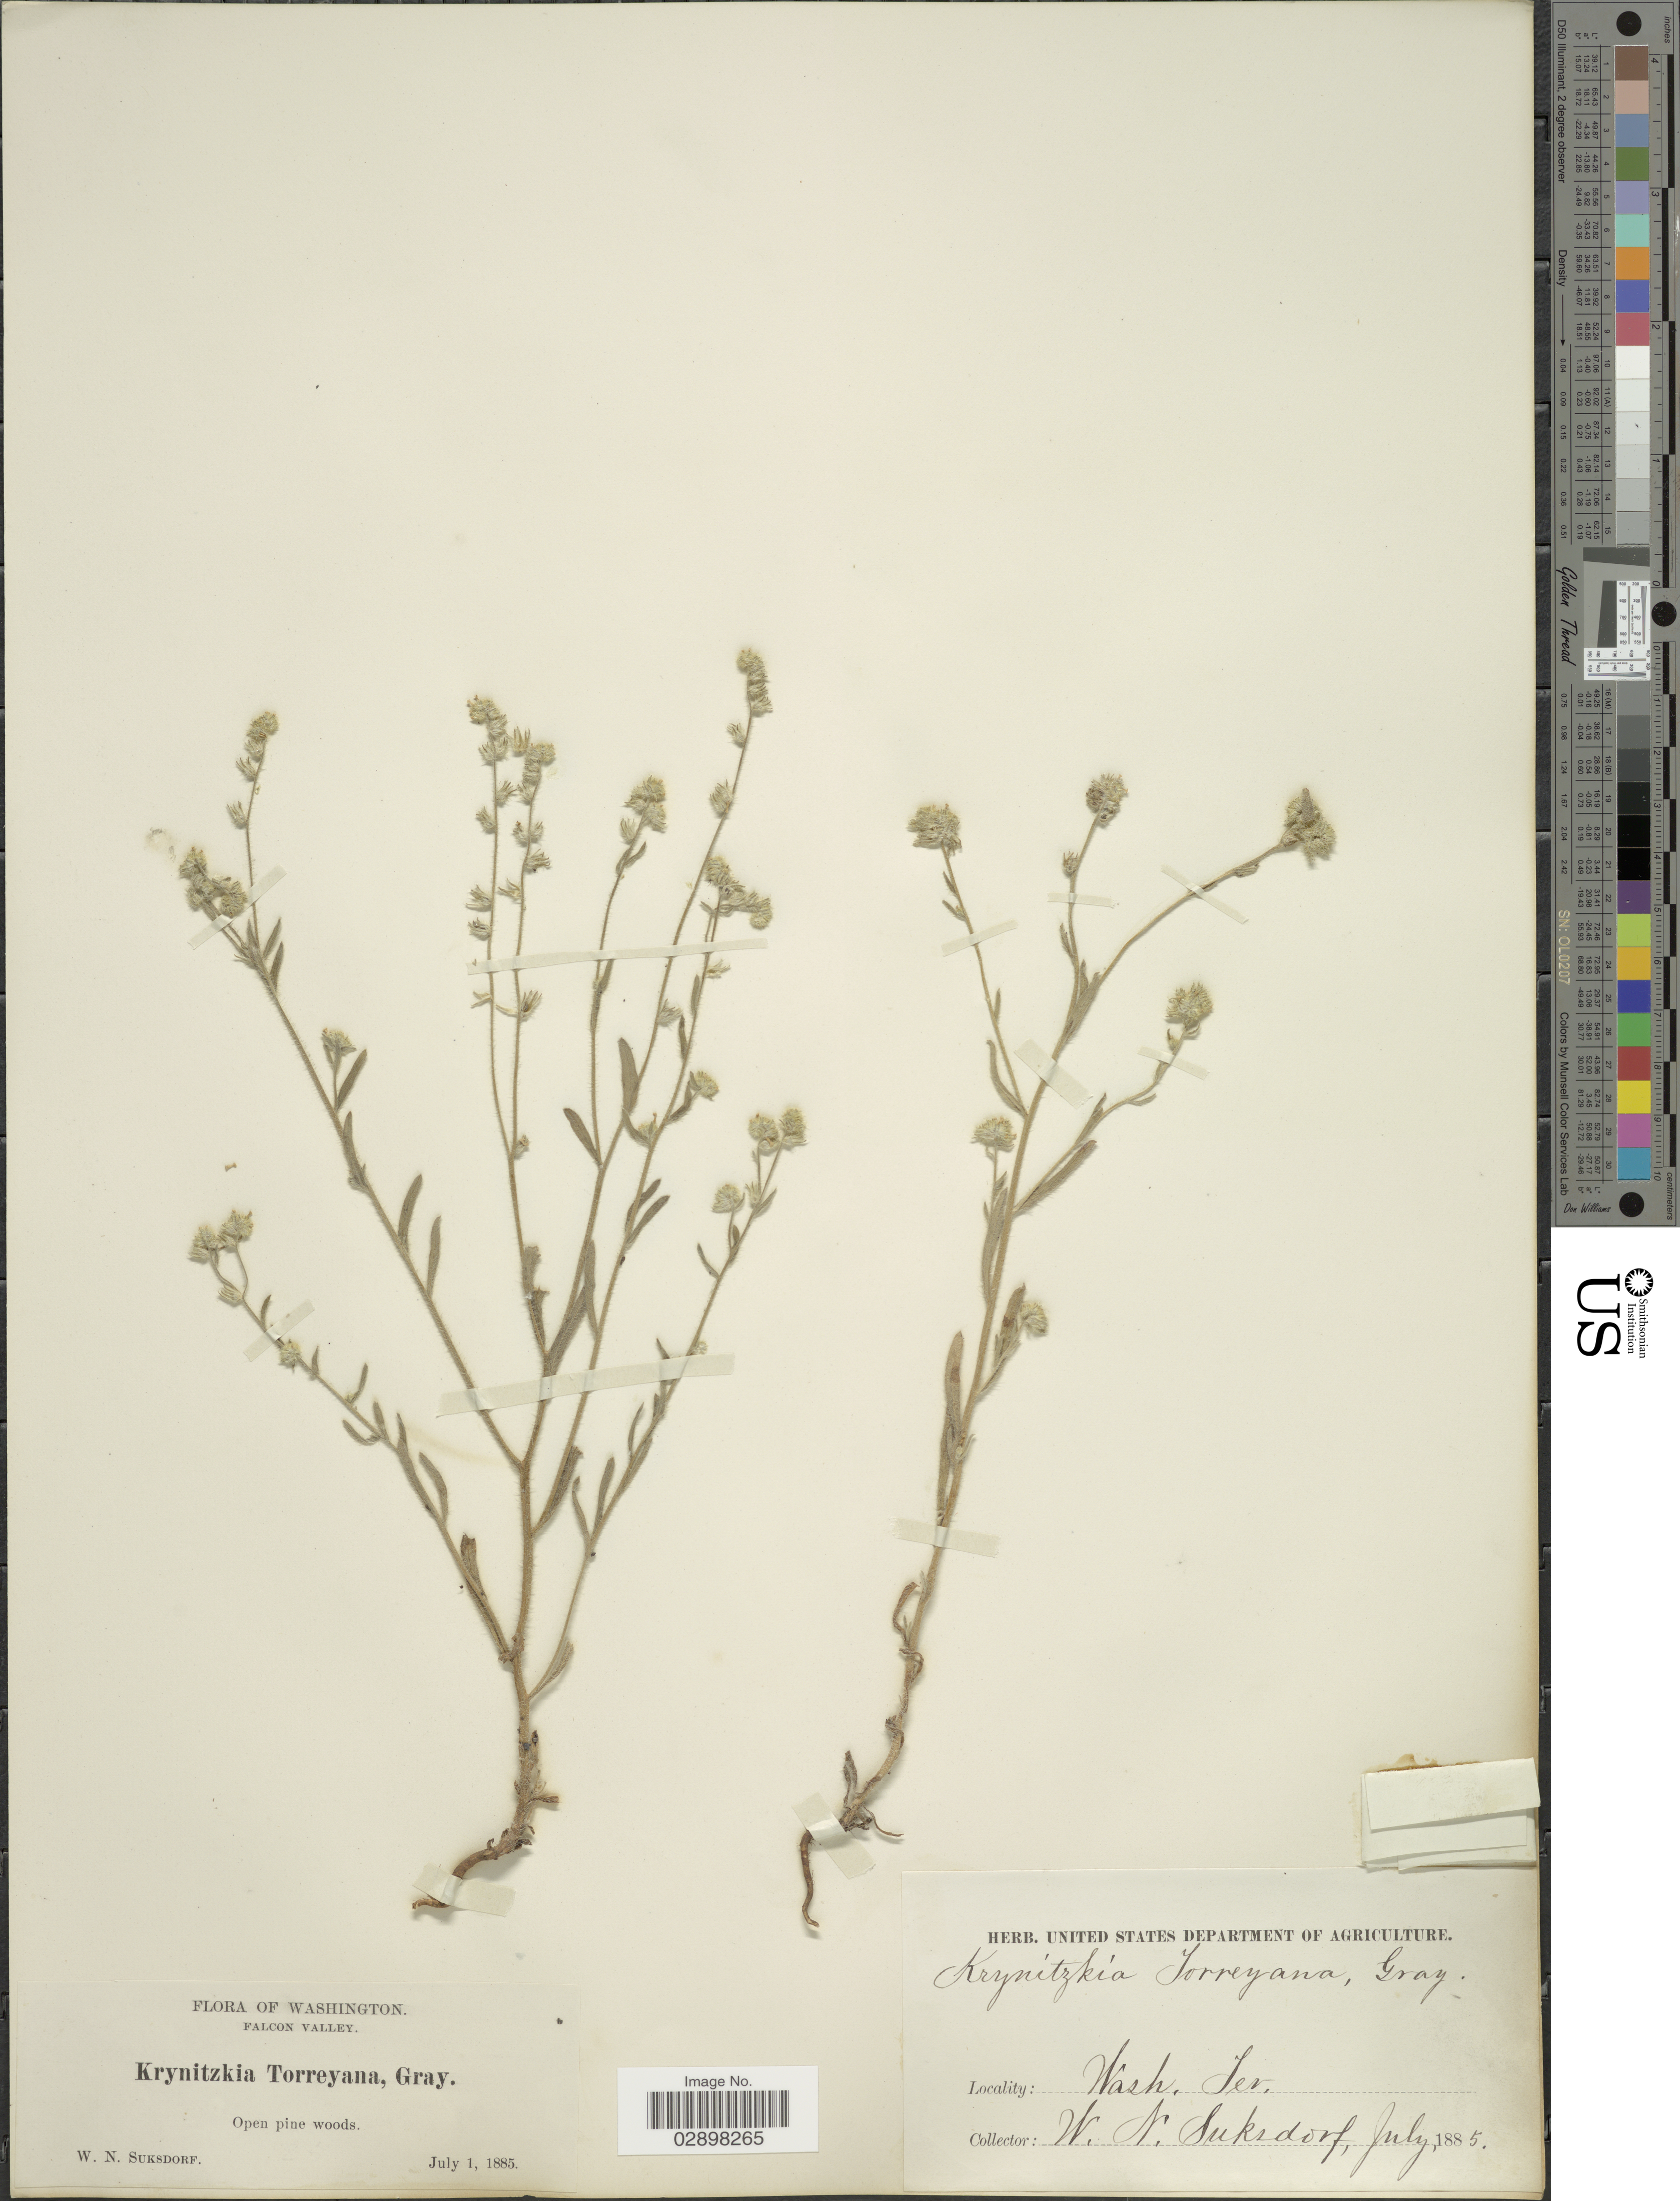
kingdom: Plantae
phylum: Tracheophyta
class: Magnoliopsida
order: Boraginales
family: Boraginaceae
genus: Cryptantha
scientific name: Cryptantha torreyana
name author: (A. Gray) S.W. Greene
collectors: W. N. Suksdorf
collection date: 1885-07-01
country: United States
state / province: Washington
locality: Falcon Valley.